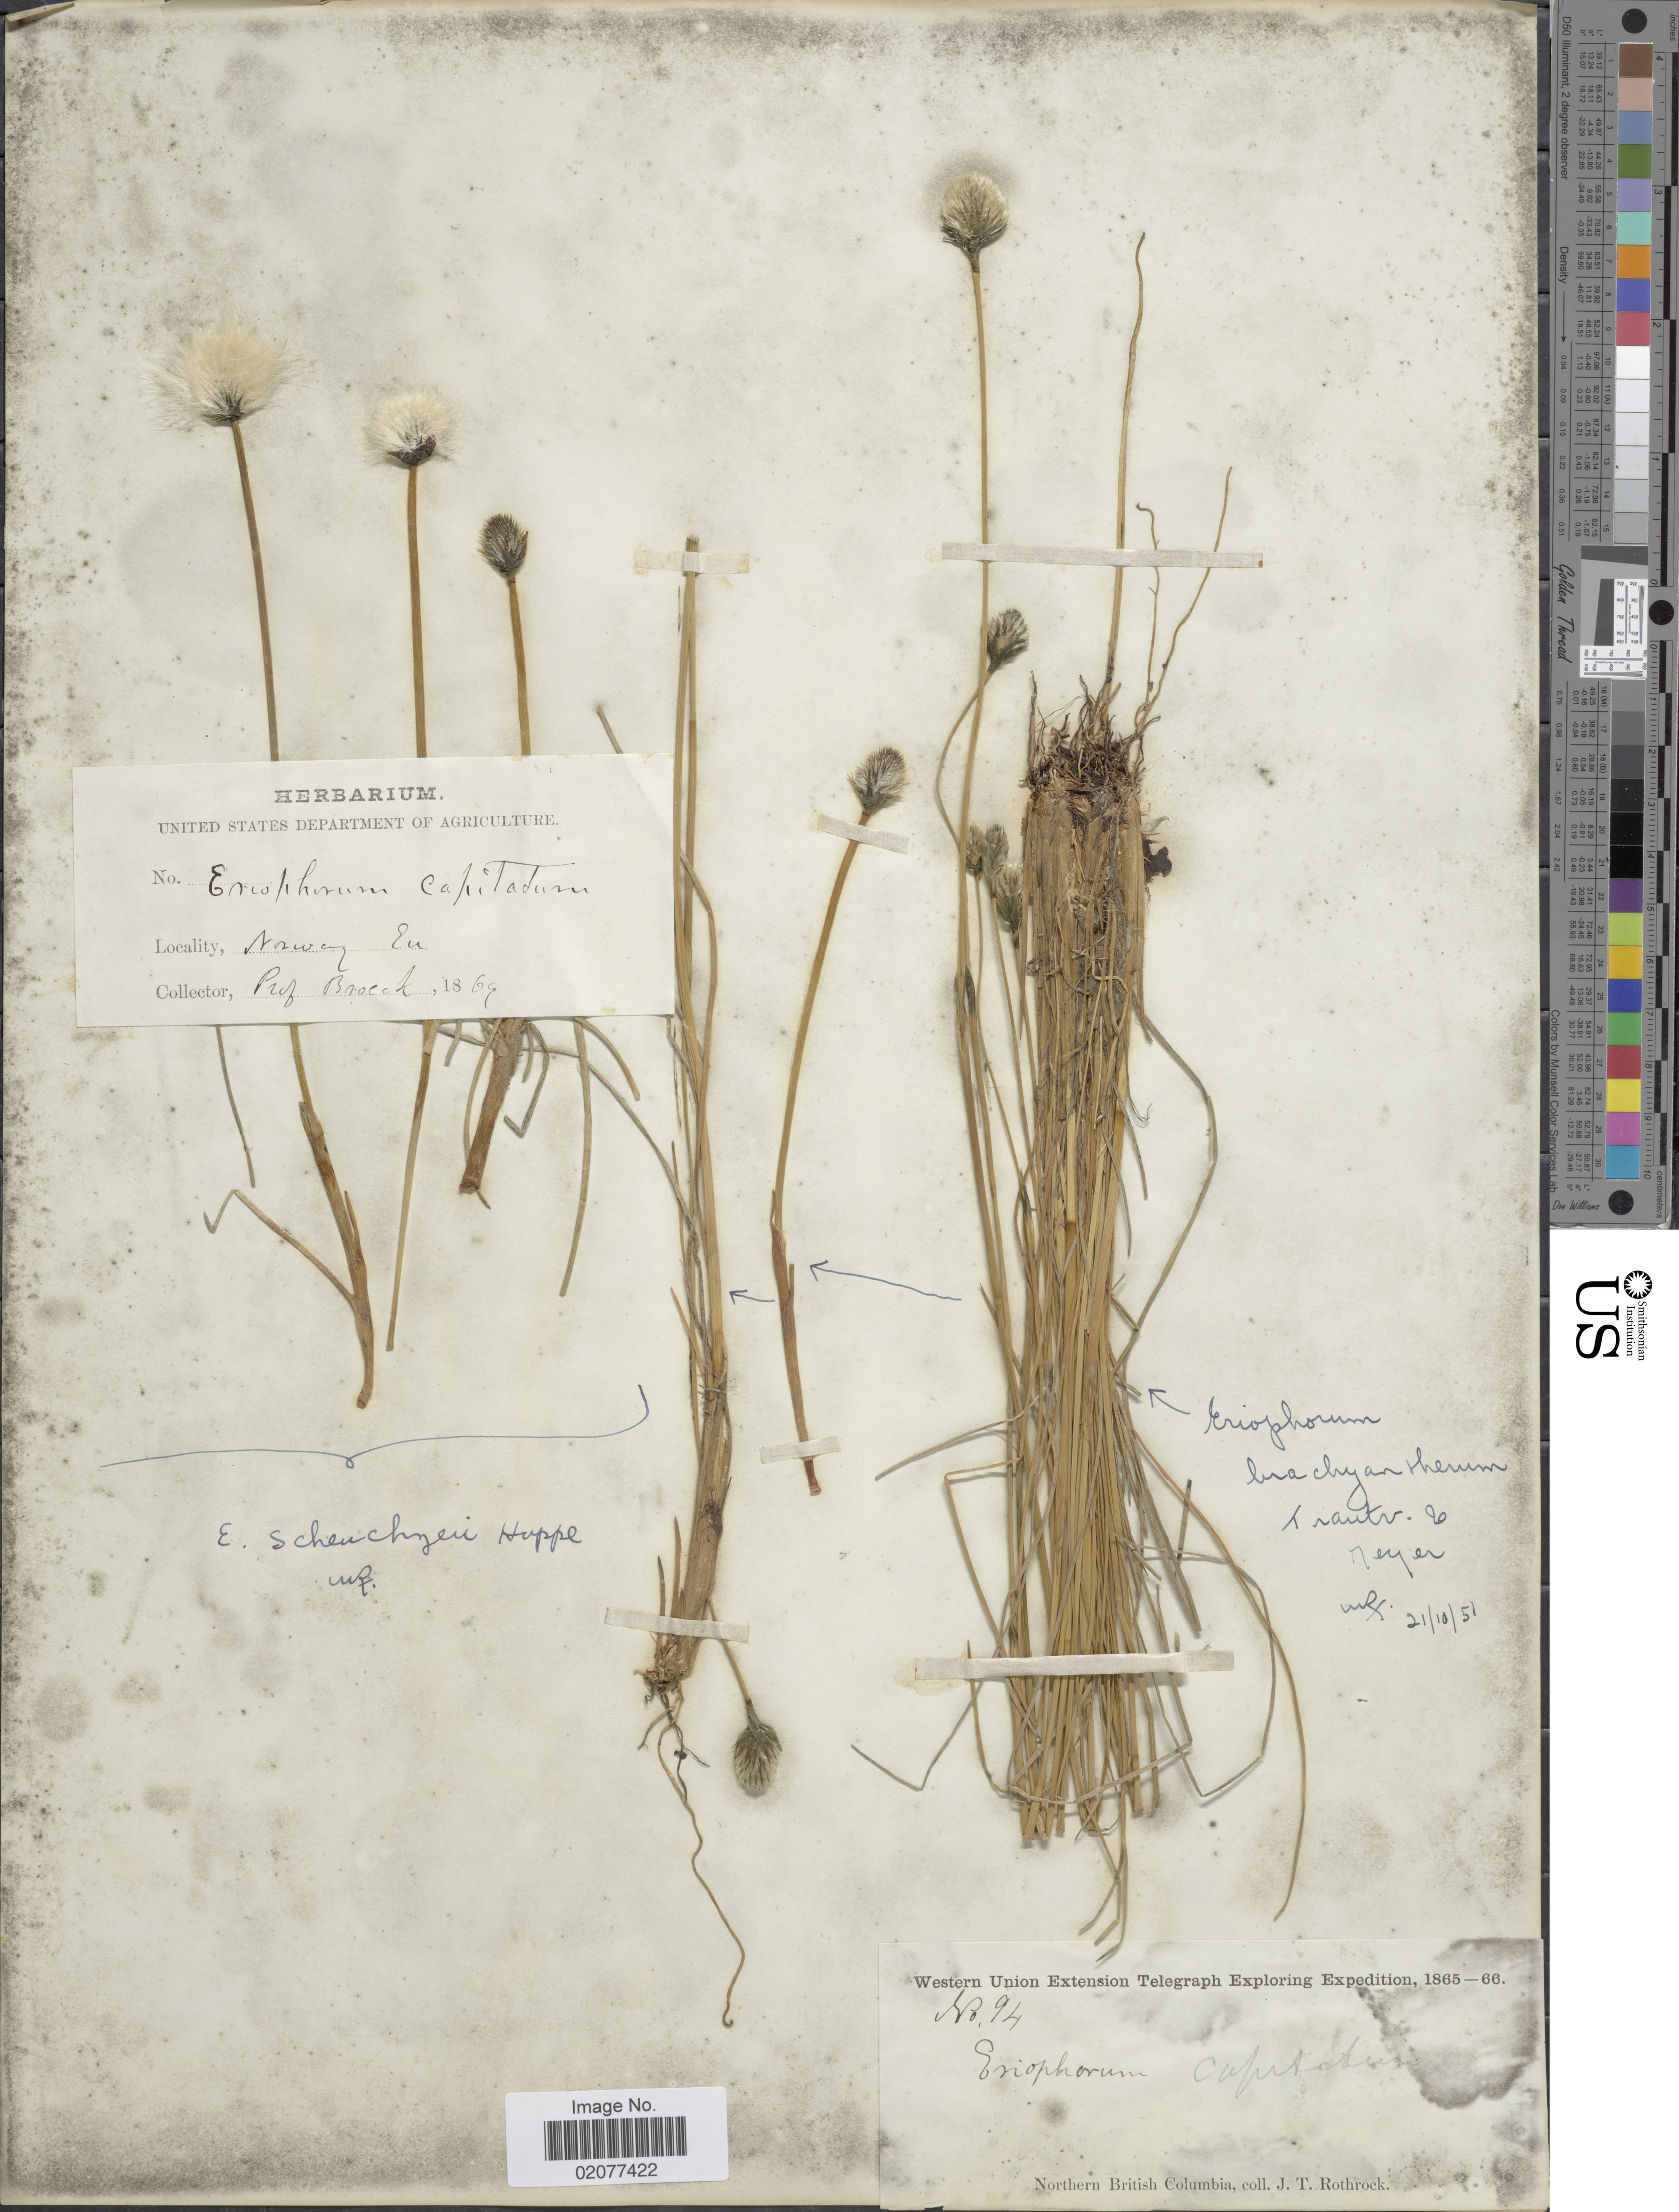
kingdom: Plantae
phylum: Tracheophyta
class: Liliopsida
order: Poales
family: Cyperaceae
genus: Eriophorum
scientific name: Eriophorum scheuchzeri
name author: Hoppe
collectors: J. T. Rothrock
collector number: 94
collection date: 1865/1866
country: Canada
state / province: British Columbia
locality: Northern British Columbia